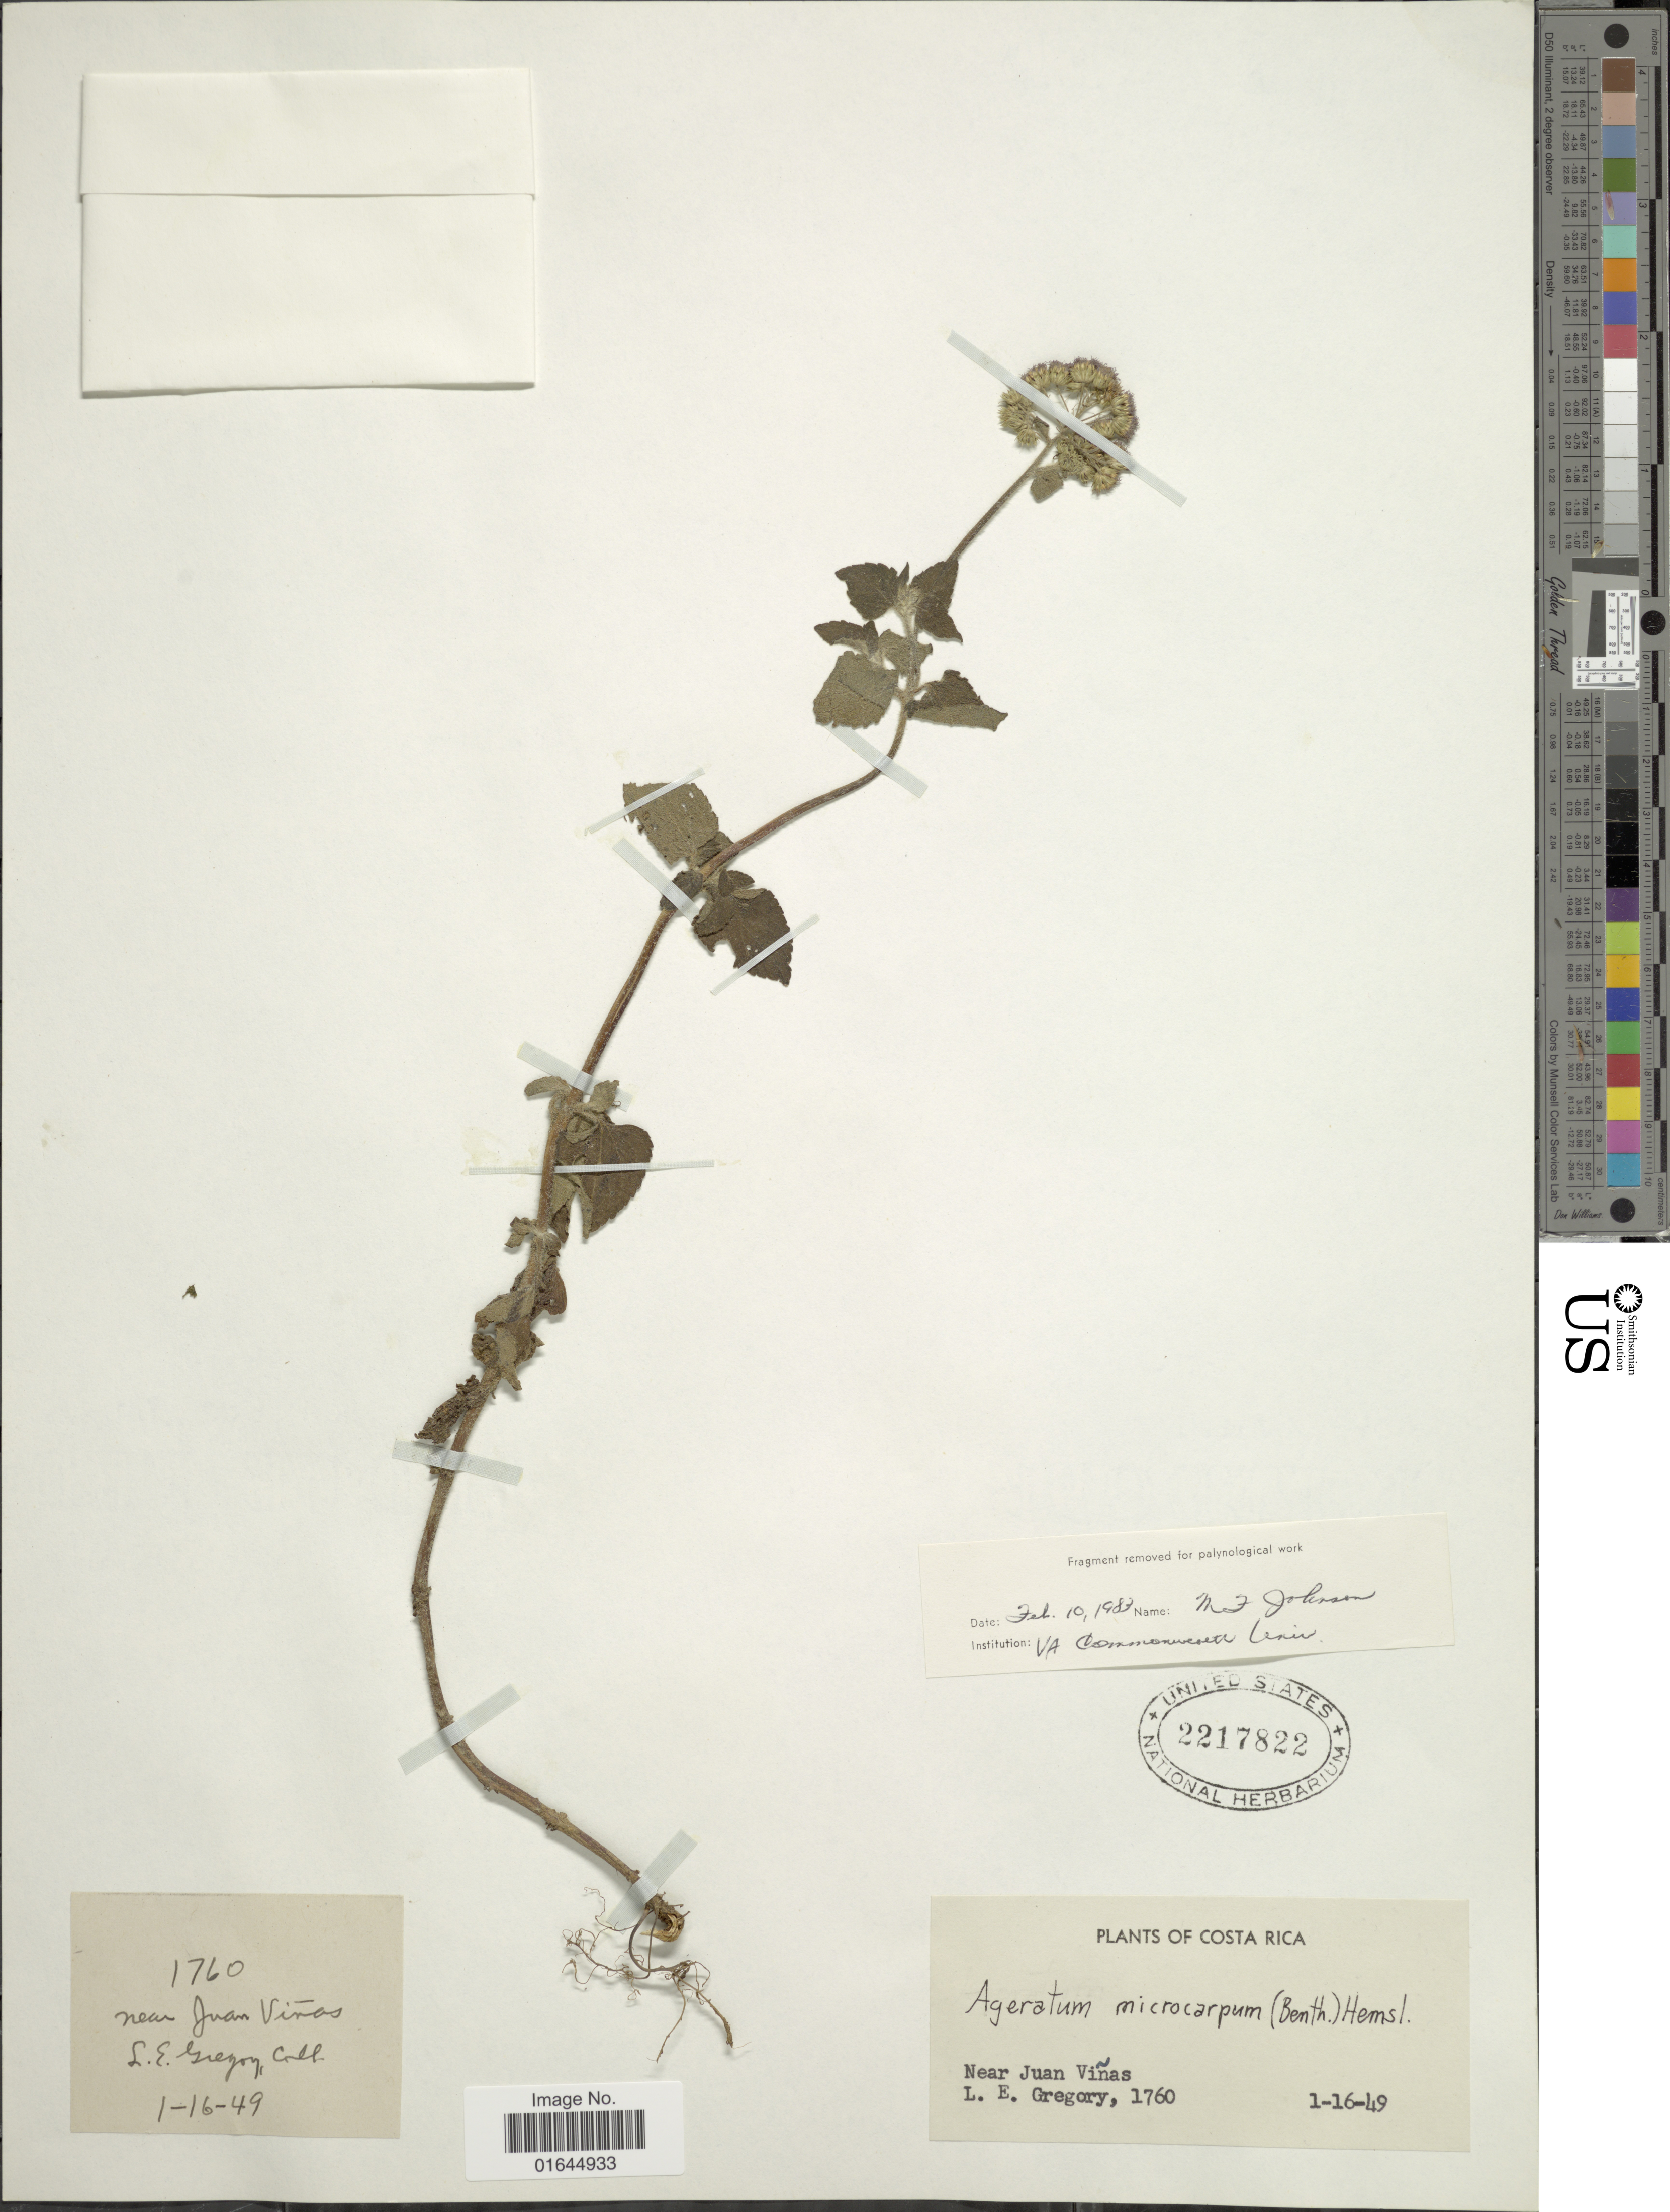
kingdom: Plantae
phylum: Tracheophyta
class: Magnoliopsida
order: Asterales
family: Asteraceae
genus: Ageratum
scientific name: Ageratum microcarpum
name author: (Benth. ex Oerst.) Hemsl.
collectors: L. E. Gregory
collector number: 1760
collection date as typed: Transcribed d/m/y: 16/1/49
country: Costa Rica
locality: Near Juan Viñas.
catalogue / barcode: US 2217822